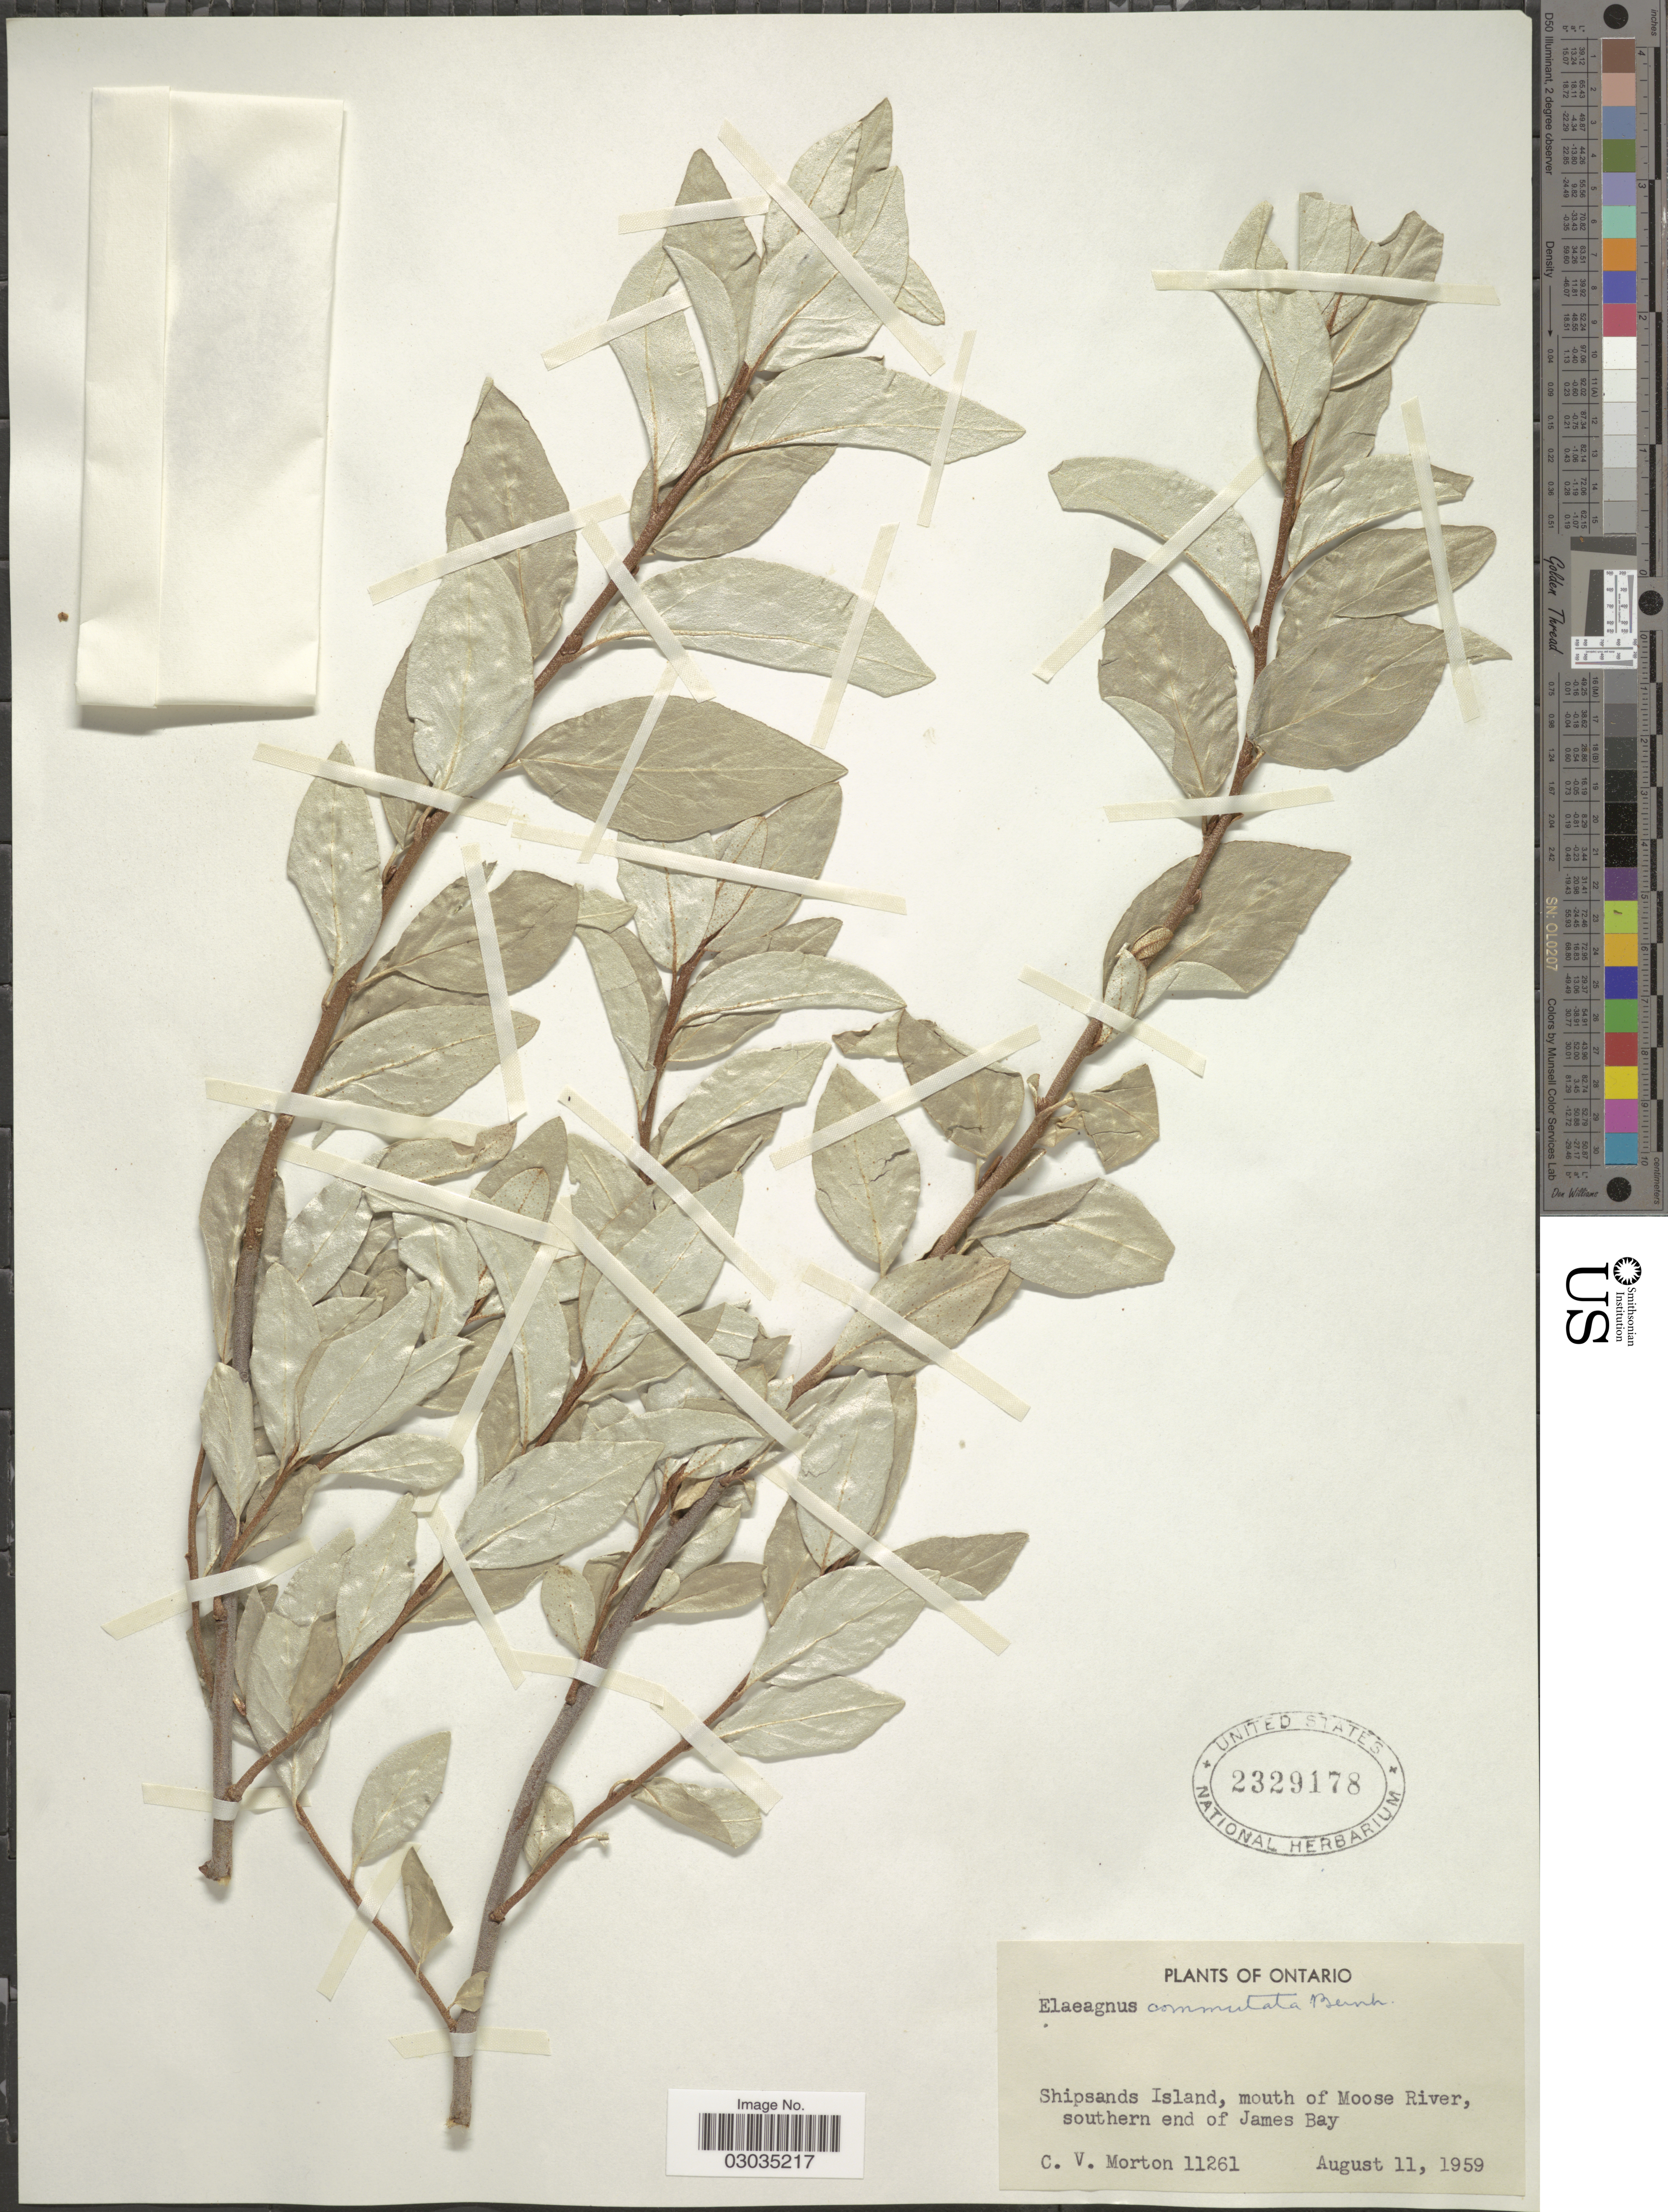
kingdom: Plantae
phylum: Tracheophyta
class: Magnoliopsida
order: Rosales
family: Elaeagnaceae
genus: Elaeagnus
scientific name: Elaeagnus commutata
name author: Bernh. ex Rydb.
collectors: C. V. Morton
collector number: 11261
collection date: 1959-08-11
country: Canada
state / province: Ontario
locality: Shipsands Island, mouth of Moose River, southern end of James Bay.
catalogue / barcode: US 2329178